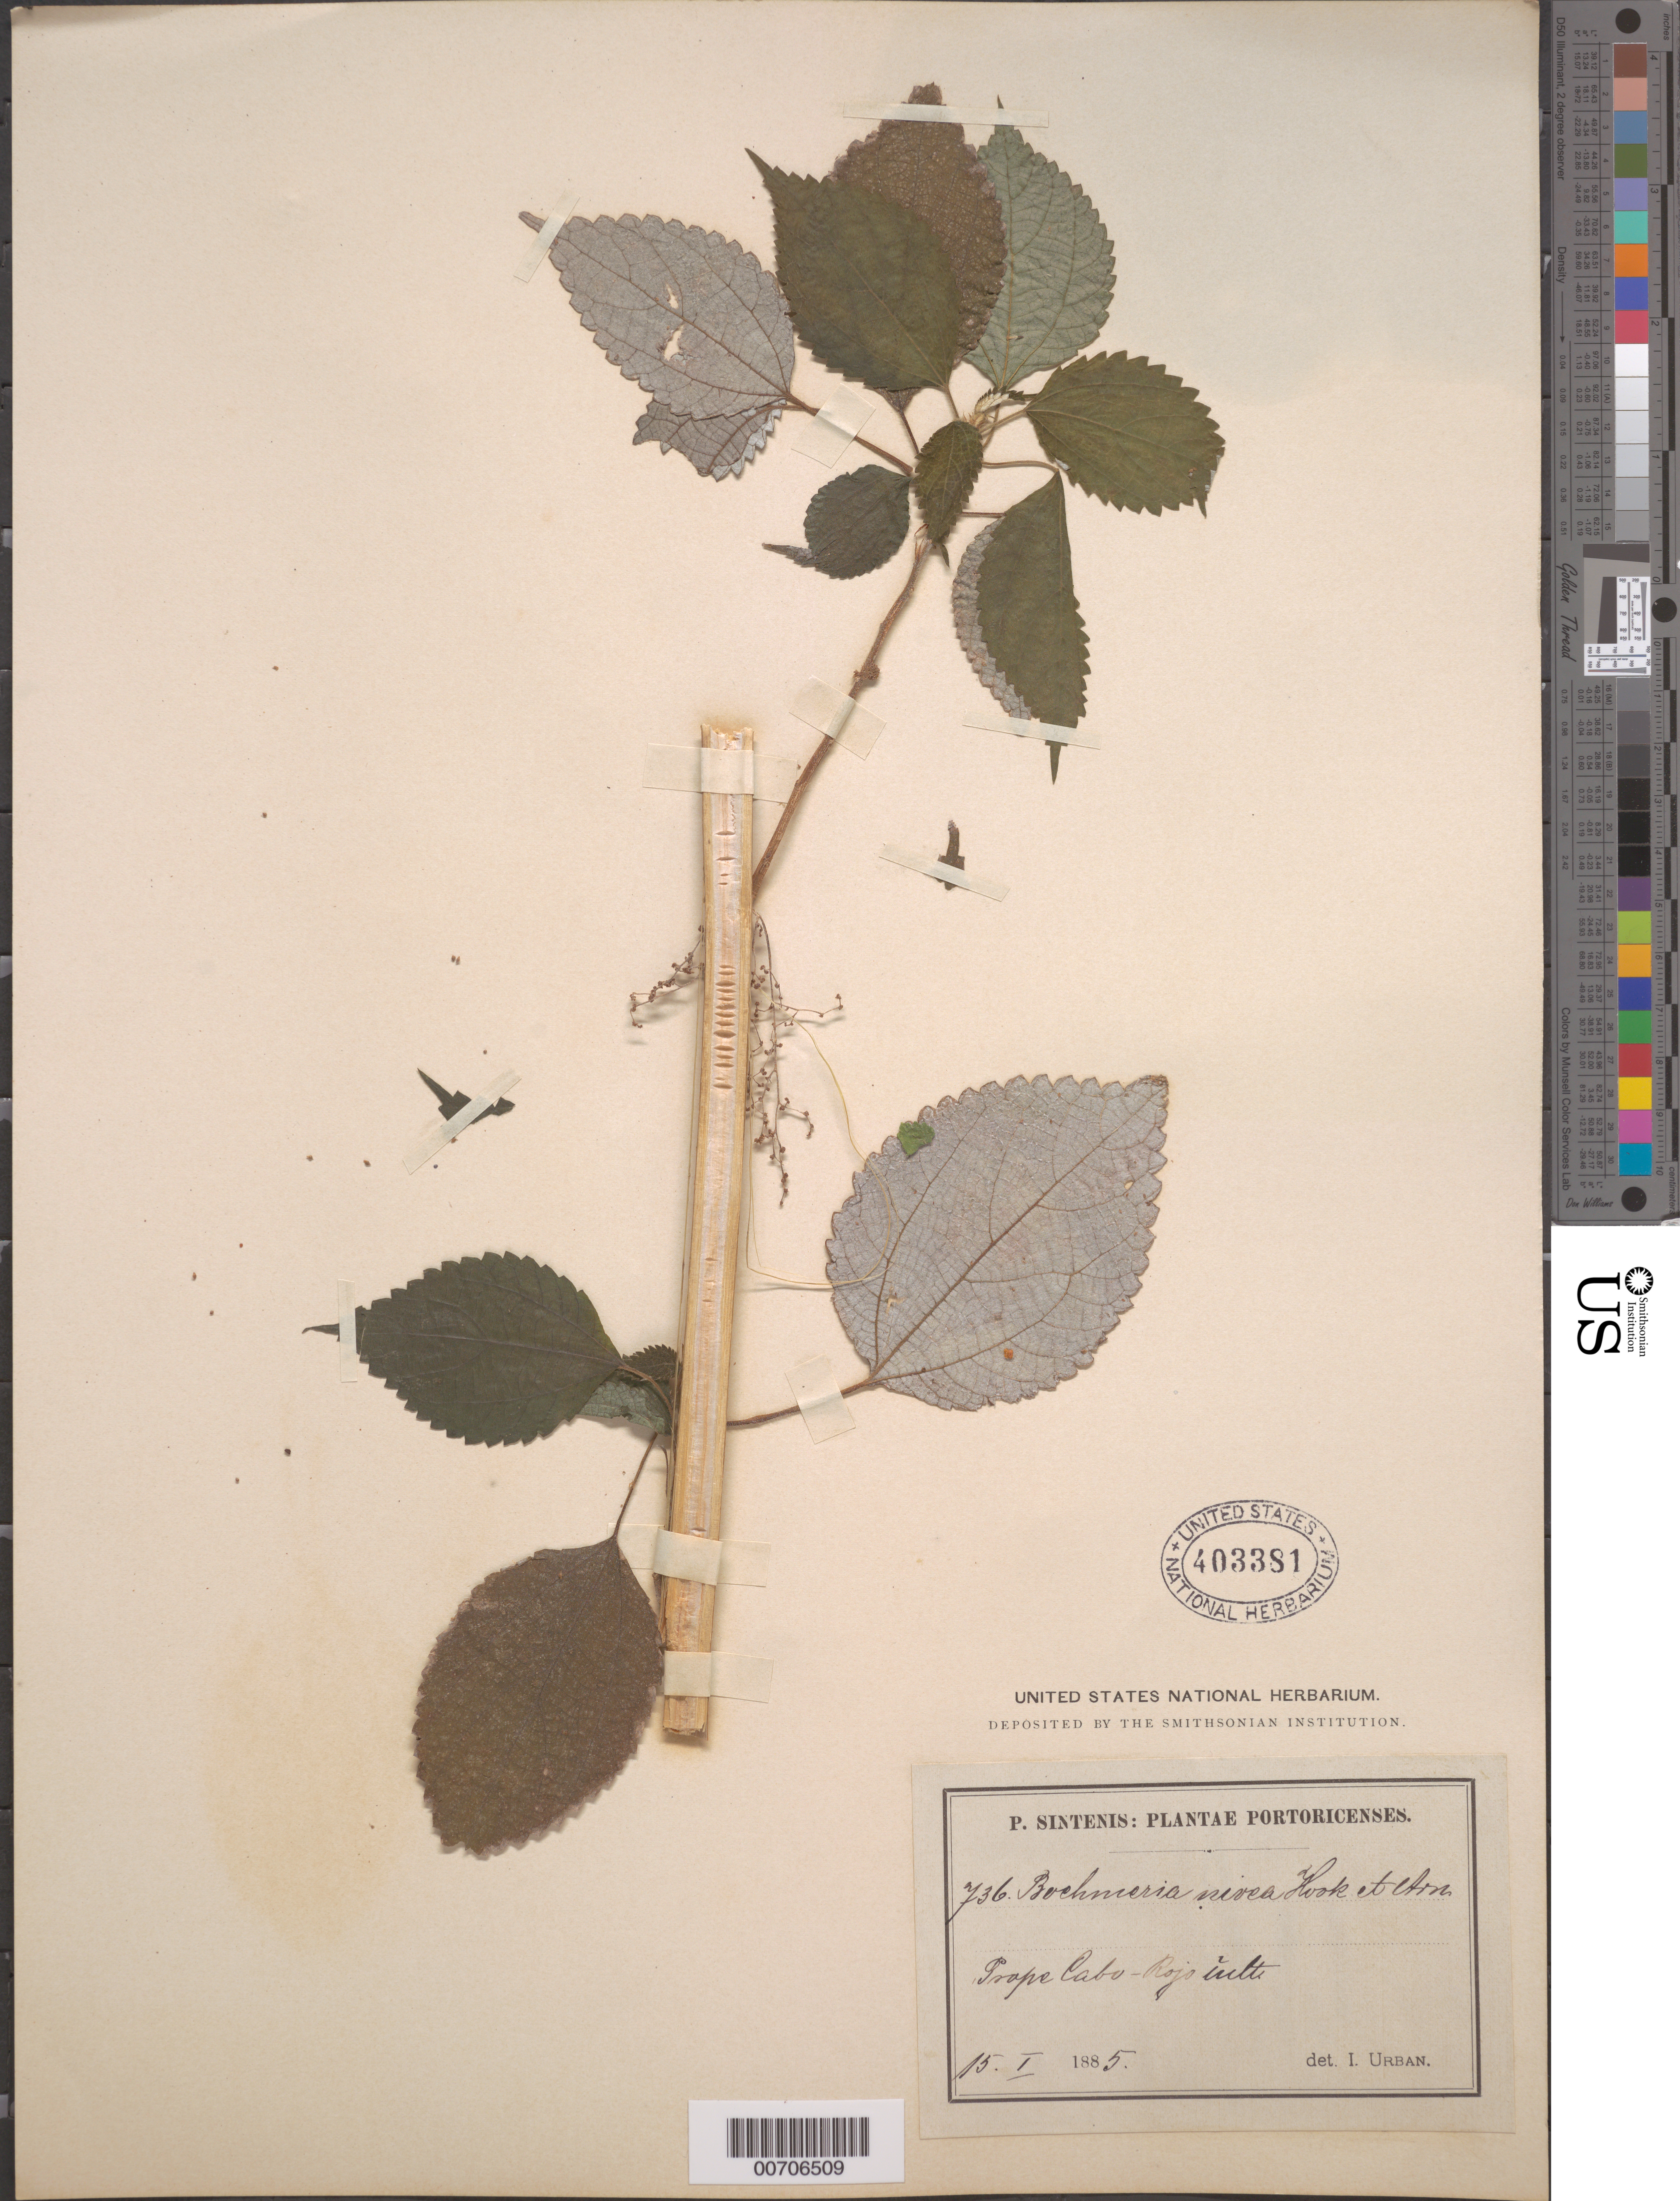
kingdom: Plantae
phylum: Tracheophyta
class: Magnoliopsida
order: Rosales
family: Urticaceae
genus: Boehmeria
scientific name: Boehmeria nivea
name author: (L.) Gaudich.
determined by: Urban, Ignatz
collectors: P. Sintenis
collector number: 736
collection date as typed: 15 Jan 1885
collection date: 1885-01-15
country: Puerto Rico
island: Greater Antilles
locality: Prope Cabo-Rojo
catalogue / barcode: US 403381